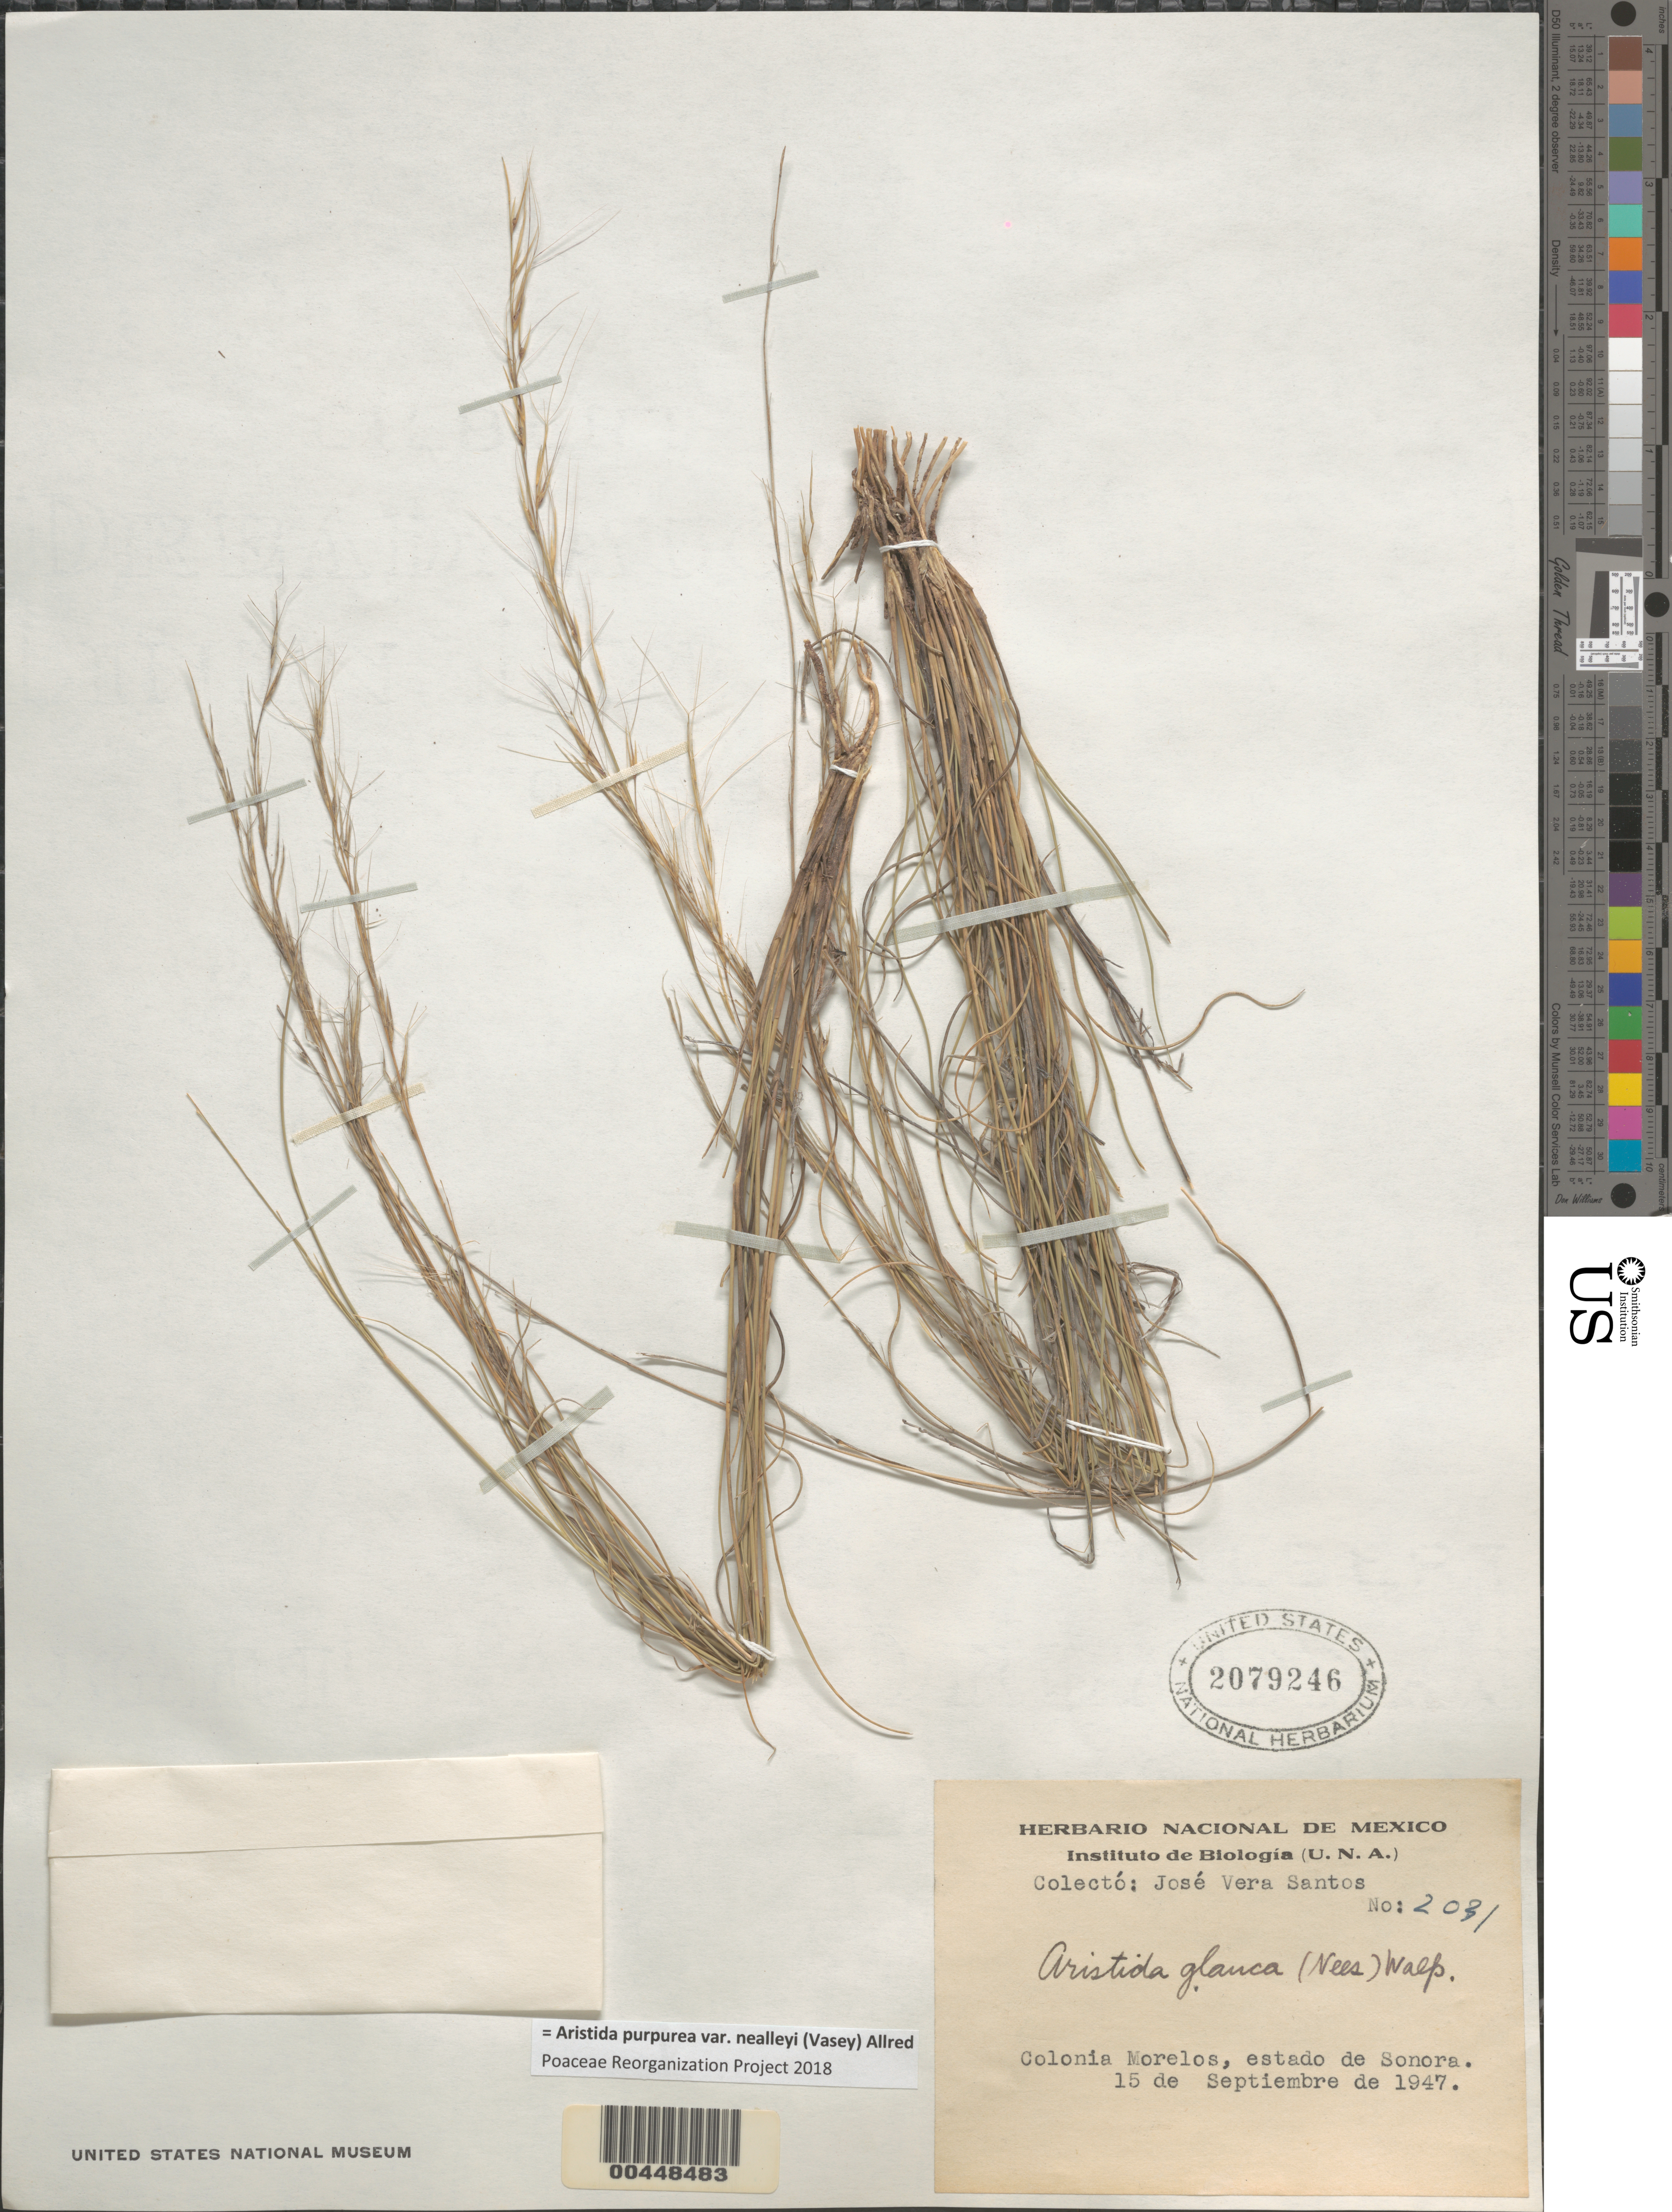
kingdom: Plantae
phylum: Tracheophyta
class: Liliopsida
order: Poales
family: Poaceae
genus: Aristida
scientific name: Aristida purpurea var. nealleyi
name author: (Vasey) Allred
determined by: Poaceae Reorganization Project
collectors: J. V. Santos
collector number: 2031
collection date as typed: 15 Sep 1947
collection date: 1947-09-15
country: Mexico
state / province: Sonora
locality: Colonia Morelos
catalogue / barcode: US 2079246